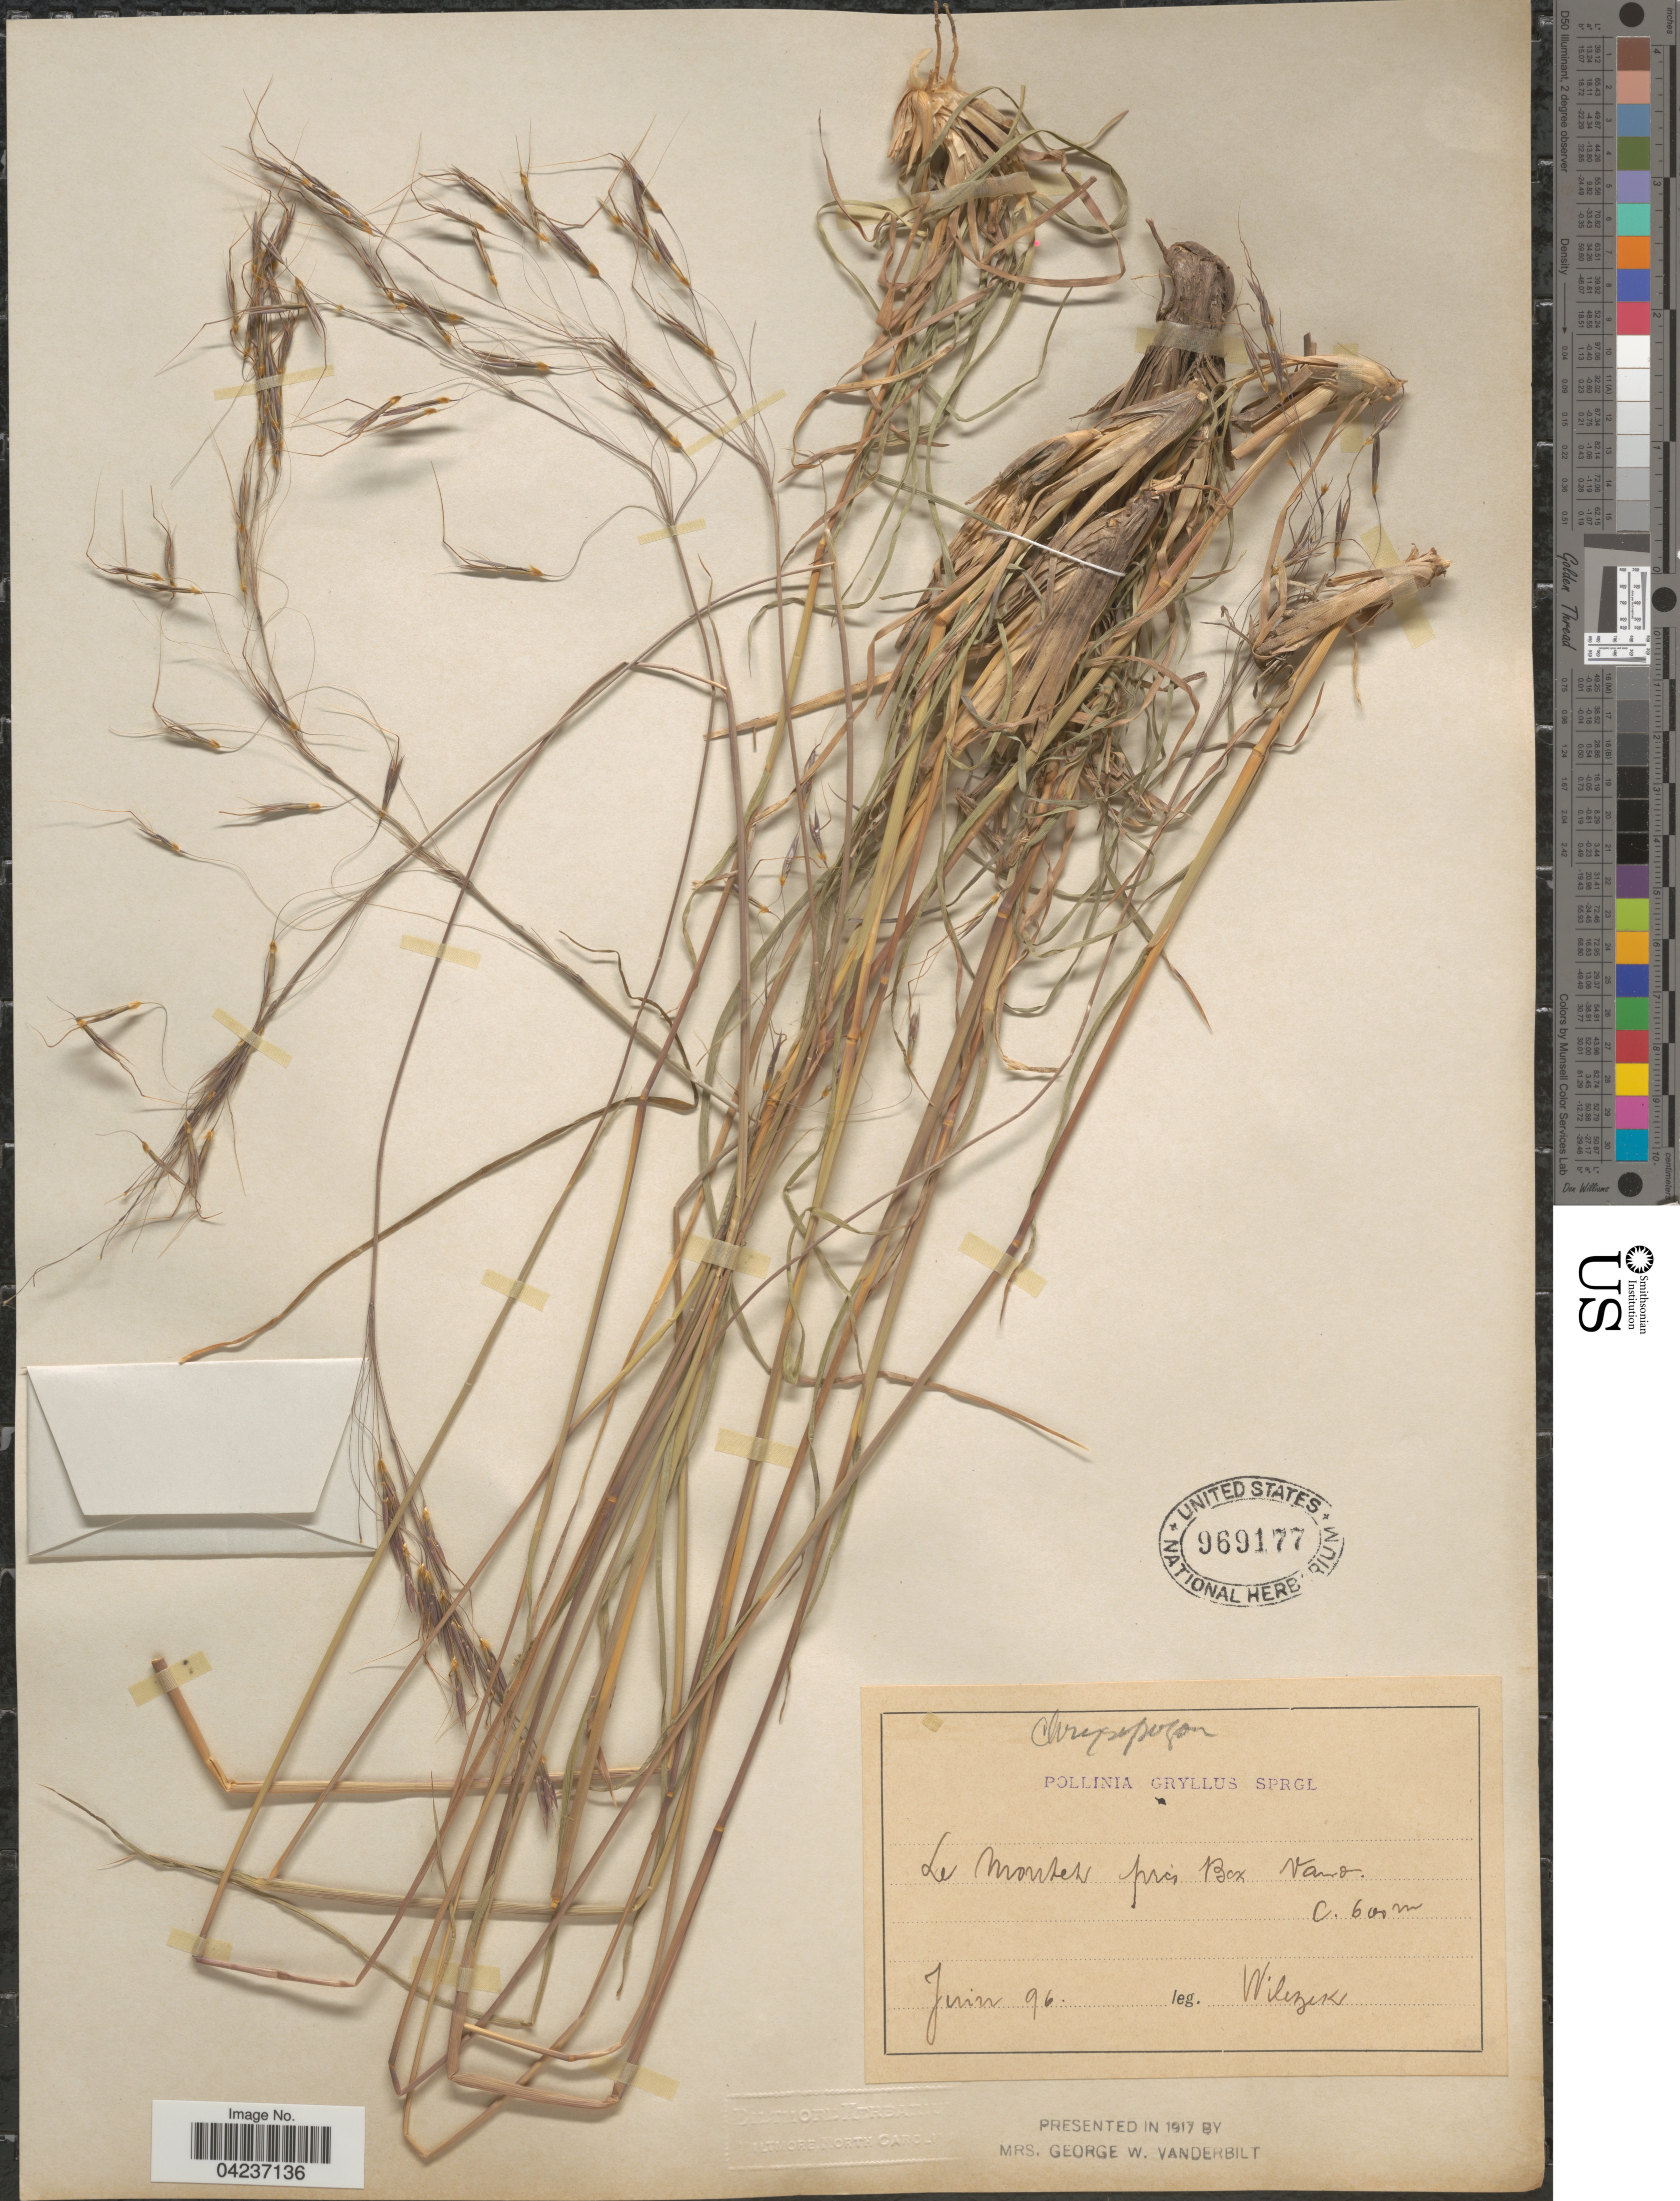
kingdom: Plantae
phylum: Tracheophyta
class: Liliopsida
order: Poales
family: Poaceae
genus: Chrysopogon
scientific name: Chrysopogon gryllus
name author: (L.) Trin.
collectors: Wilczek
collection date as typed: Transcribed d/m/y: /6/96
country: Switzerland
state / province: Vaud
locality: Le Montes près Bex Vaud.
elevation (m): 600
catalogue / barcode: US 969177